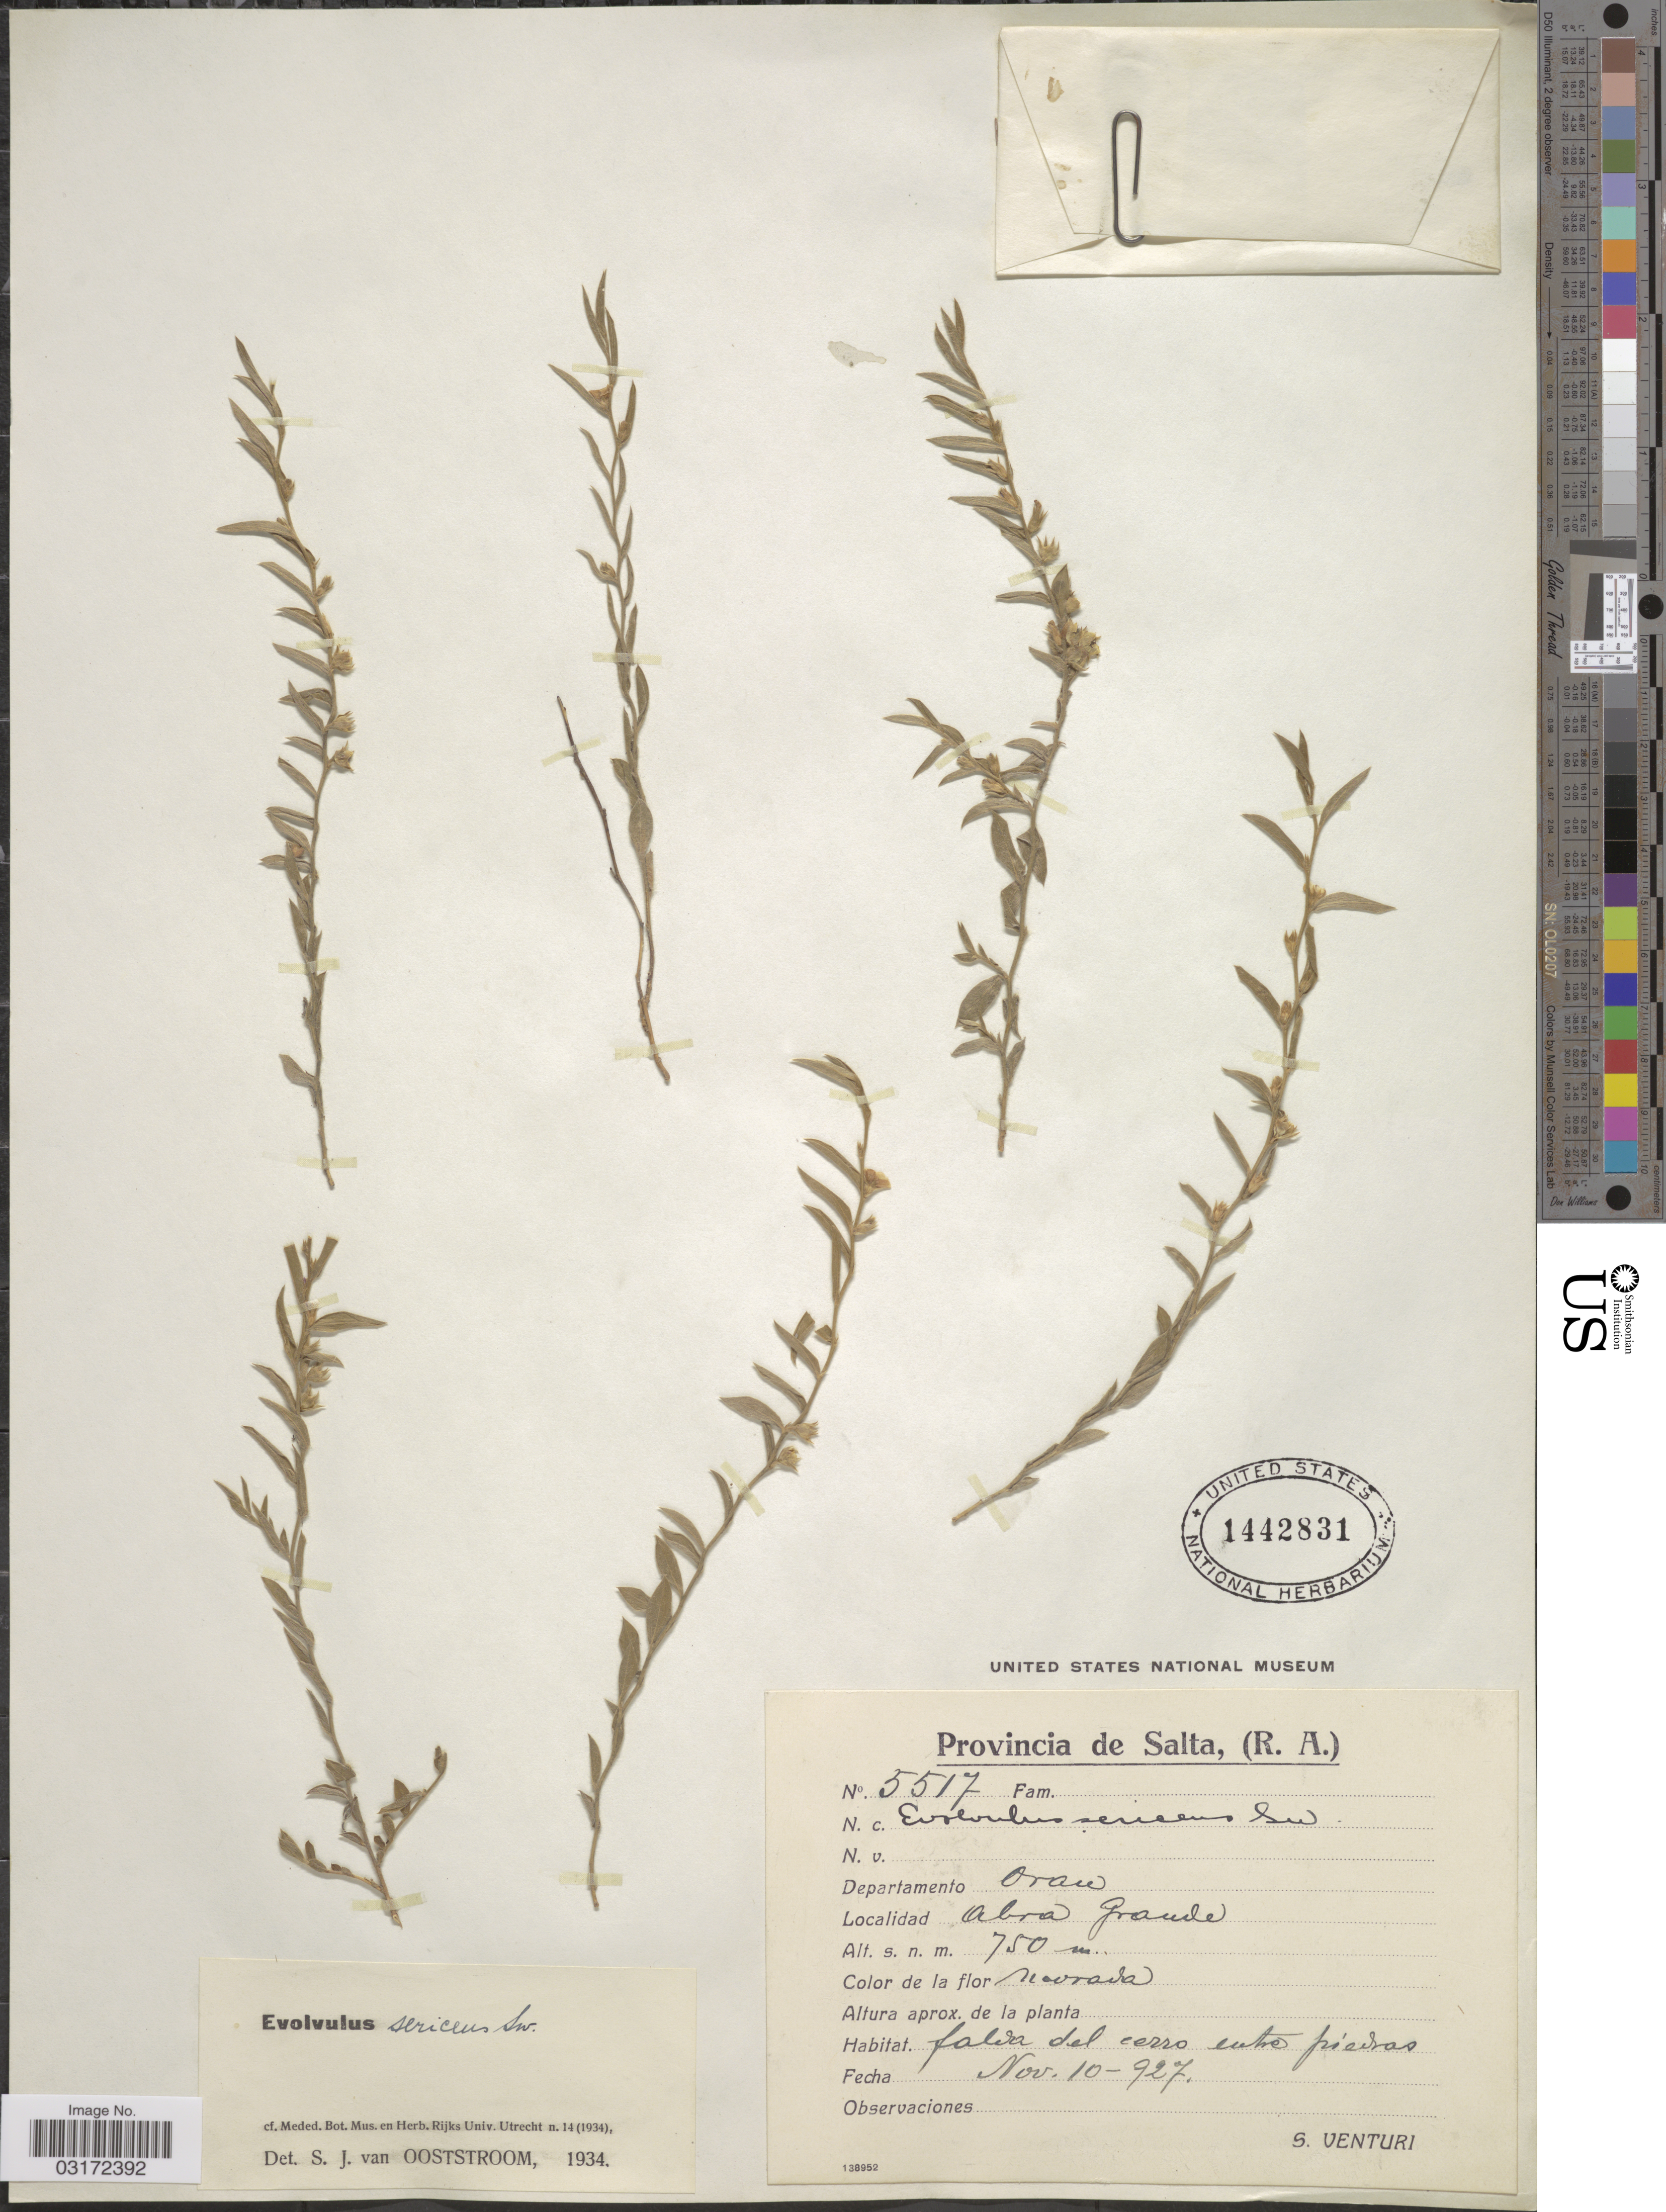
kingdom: Plantae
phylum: Tracheophyta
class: Magnoliopsida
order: Solanales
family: Convolvulaceae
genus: Evolvulus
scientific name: Evolvulus sericeus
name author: Sw.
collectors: S. Venturi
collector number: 5517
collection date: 1927-11-10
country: Argentina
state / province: Salta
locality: Departamento Oran, Abra Grande.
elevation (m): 750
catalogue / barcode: US 1442831